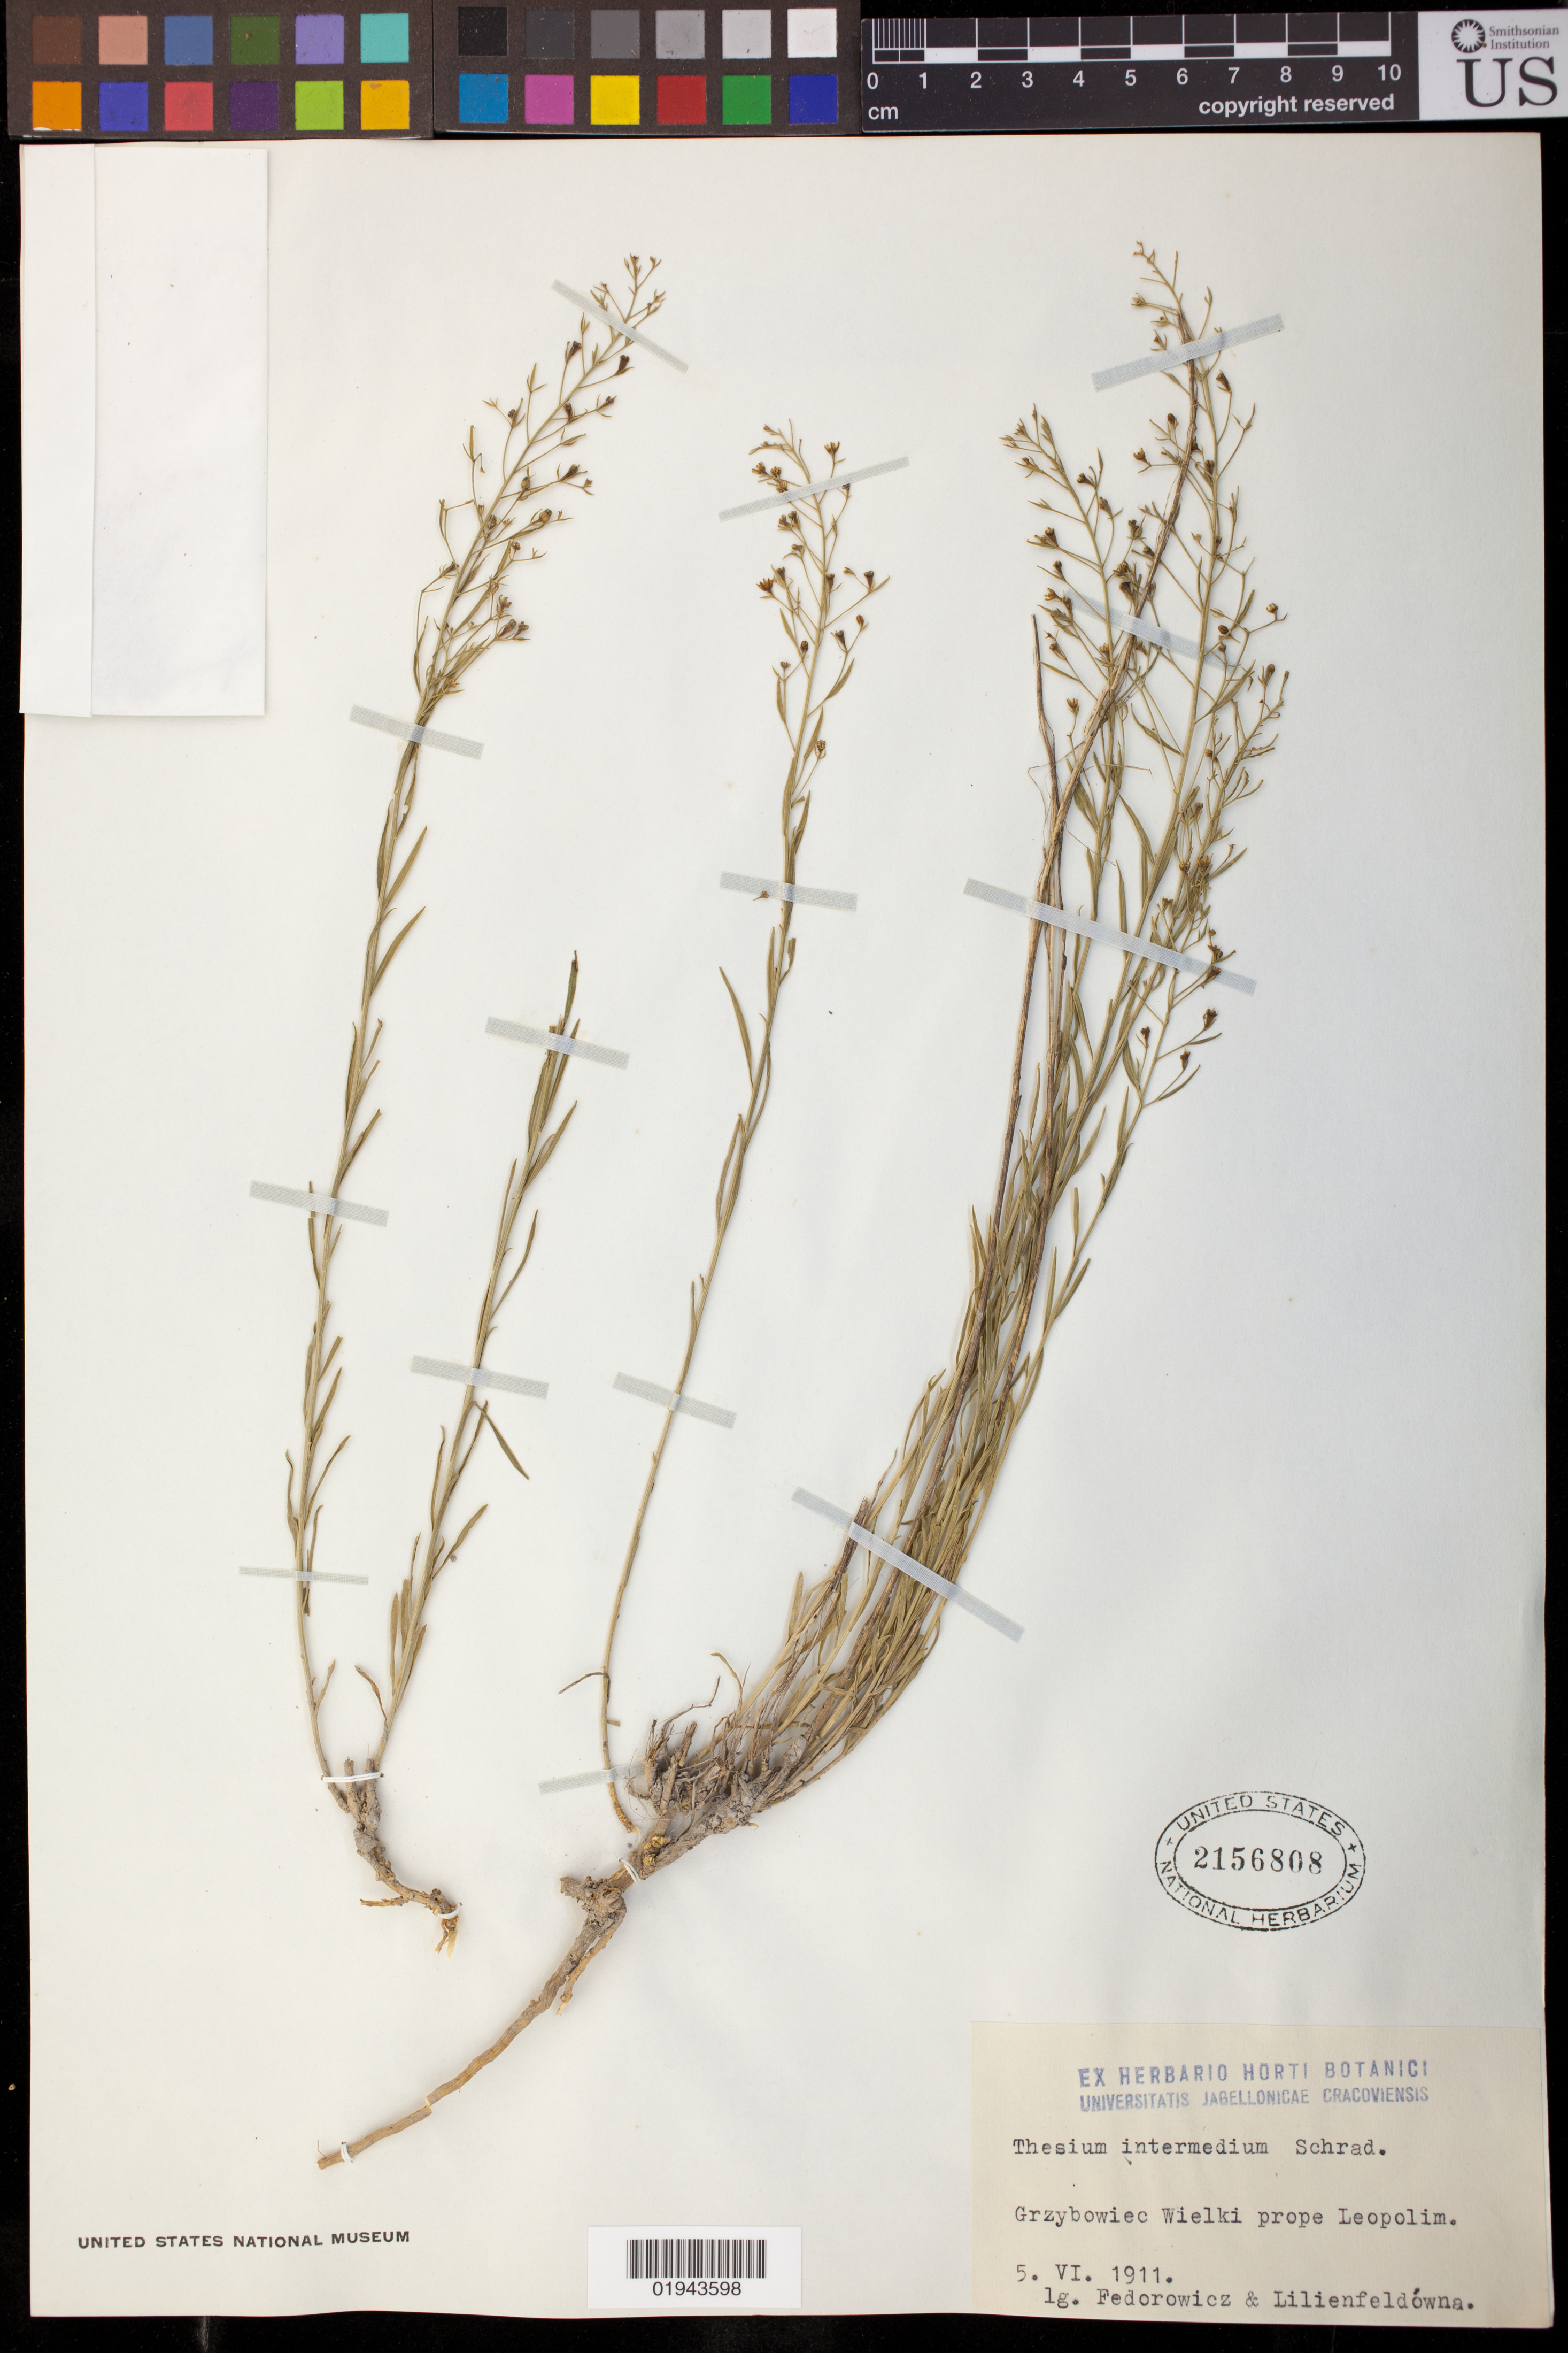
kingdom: Plantae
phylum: Tracheophyta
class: Magnoliopsida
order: Santalales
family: Thesiaceae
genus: Thesium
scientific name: Thesium intermedium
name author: Schrad.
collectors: Federowicz & Lilienfeldowna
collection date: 1911-06-05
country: Ukraine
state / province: L'viv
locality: Grzybowiec Wielki prope Leopolim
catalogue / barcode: US 2156808